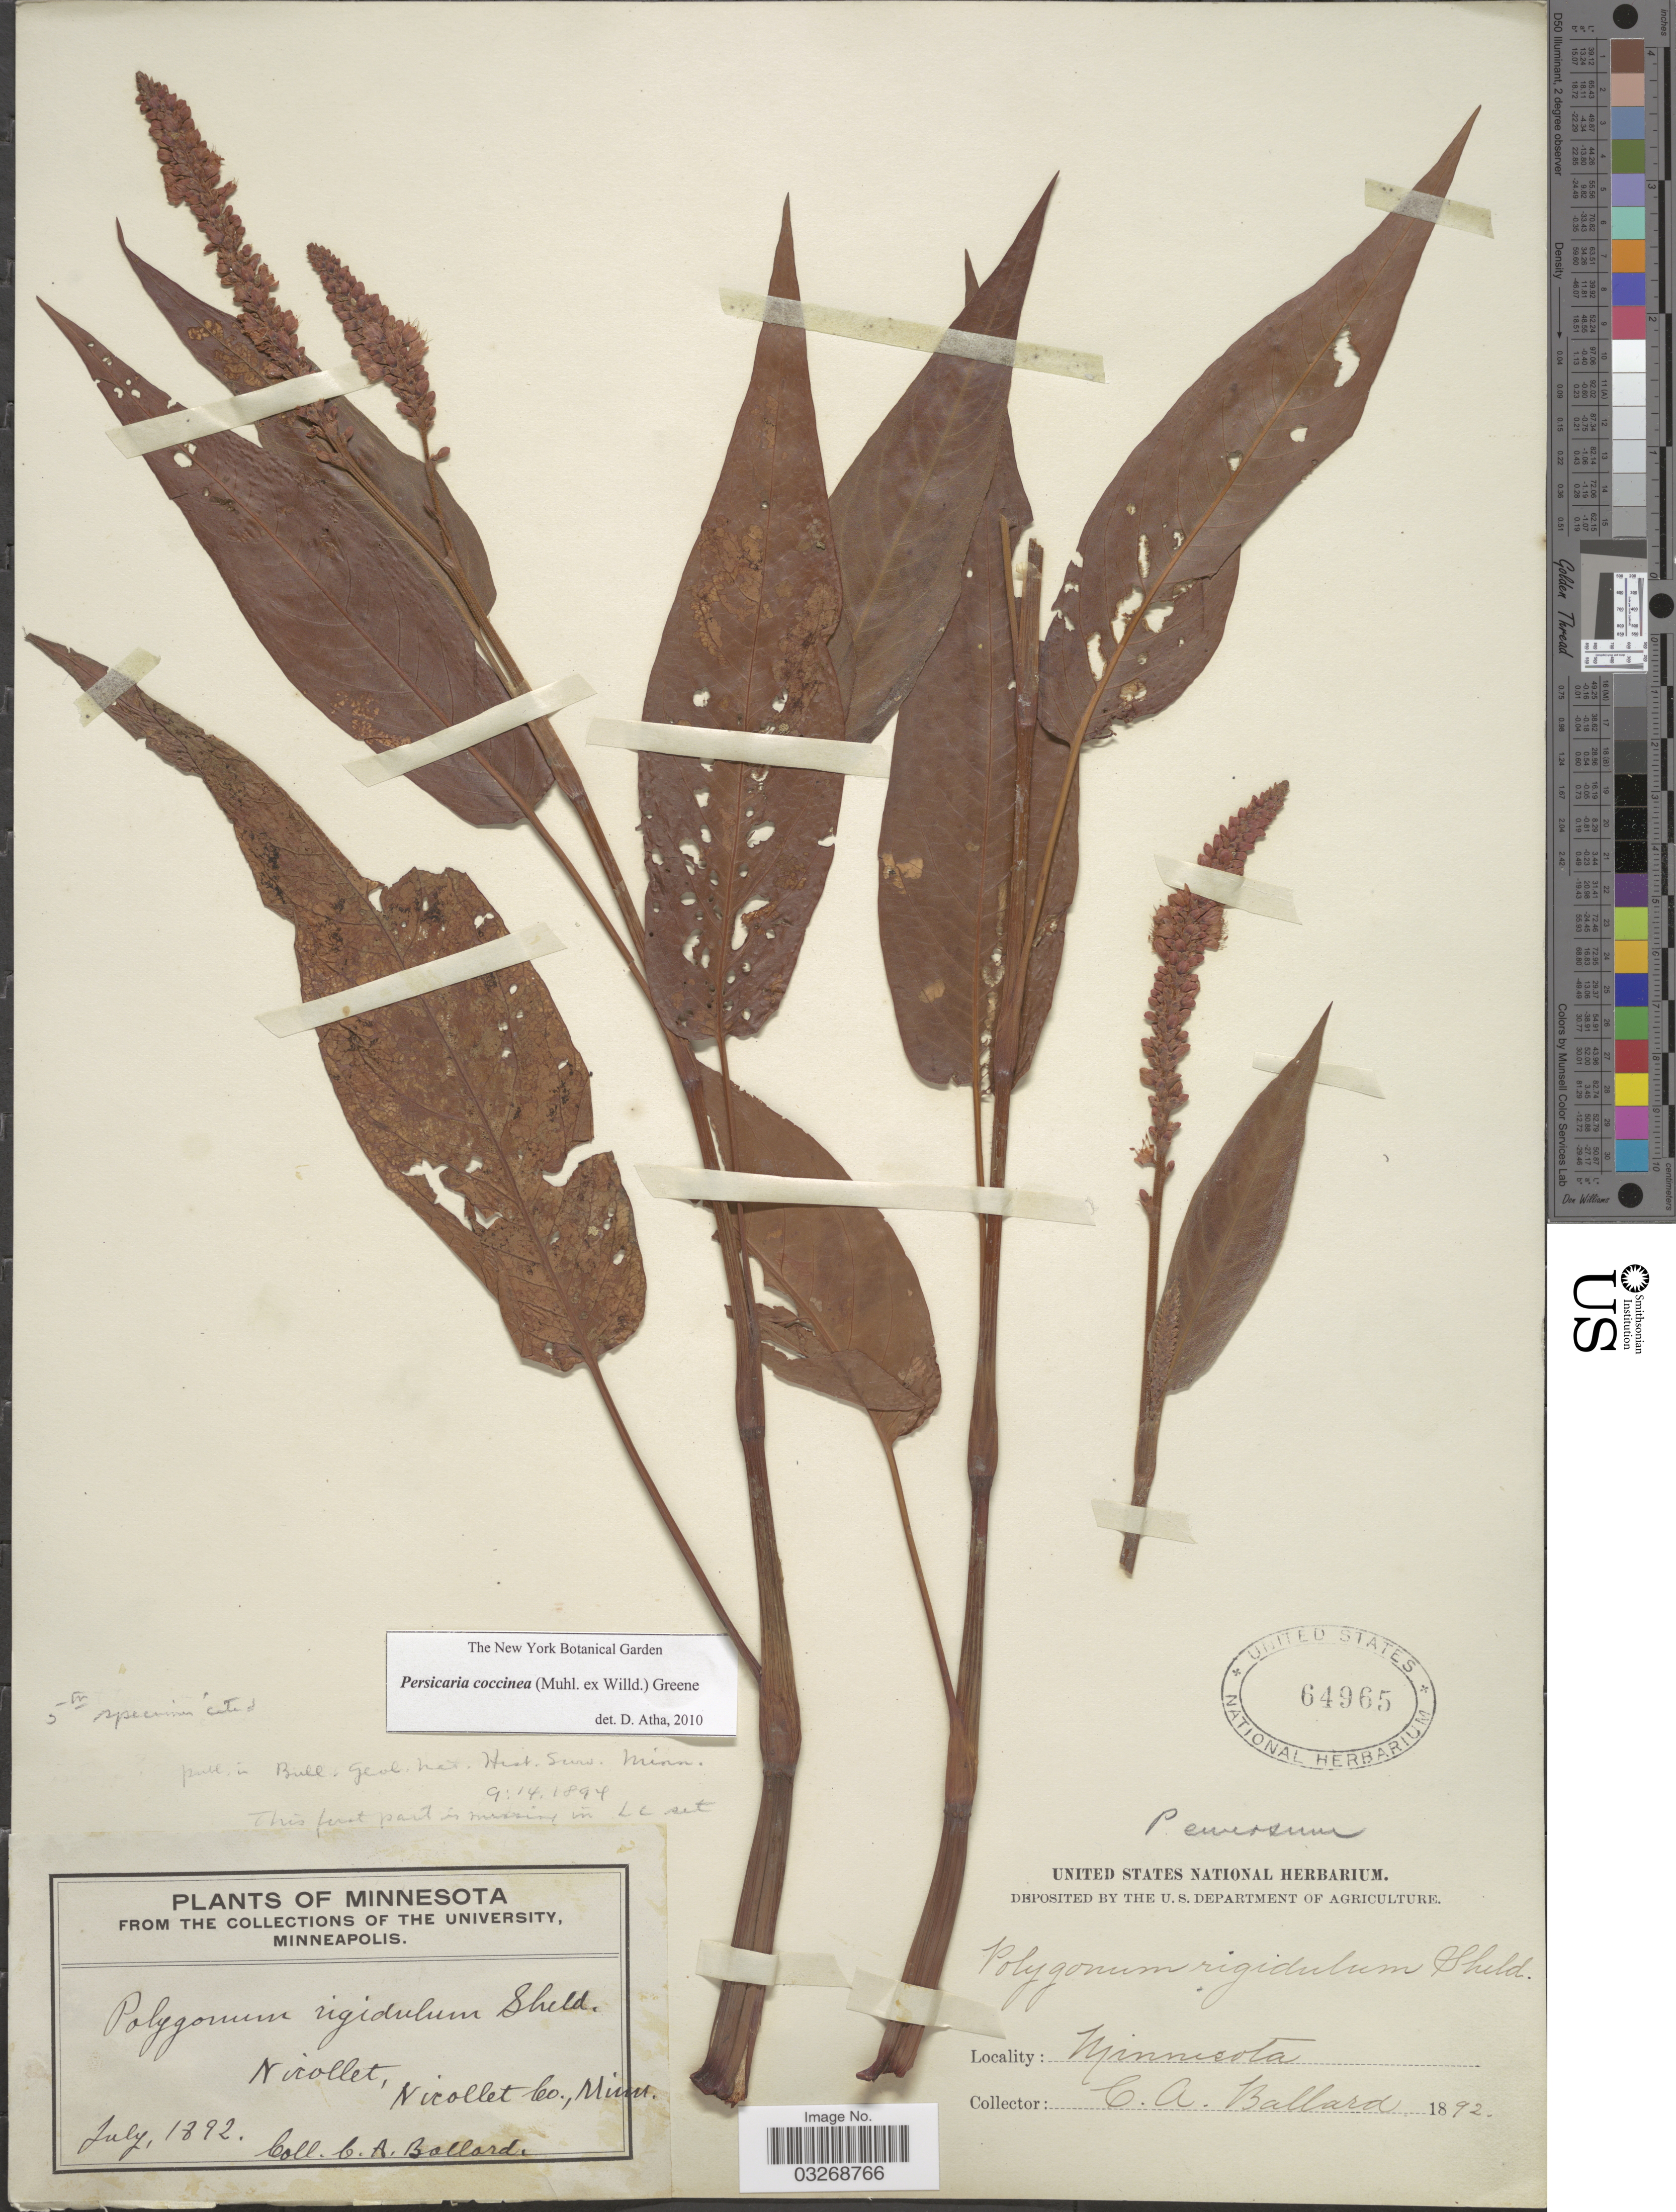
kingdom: Plantae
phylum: Tracheophyta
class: Magnoliopsida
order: Caryophyllales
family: Polygonaceae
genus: Persicaria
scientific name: Persicaria coccinea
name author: (Muhl. ex Willd.) Greene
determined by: Atha, D. E.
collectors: C. A. Ballard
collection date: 1892-07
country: United States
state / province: Minnesota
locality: Nicollet, Nicollet Co.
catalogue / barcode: US 64965